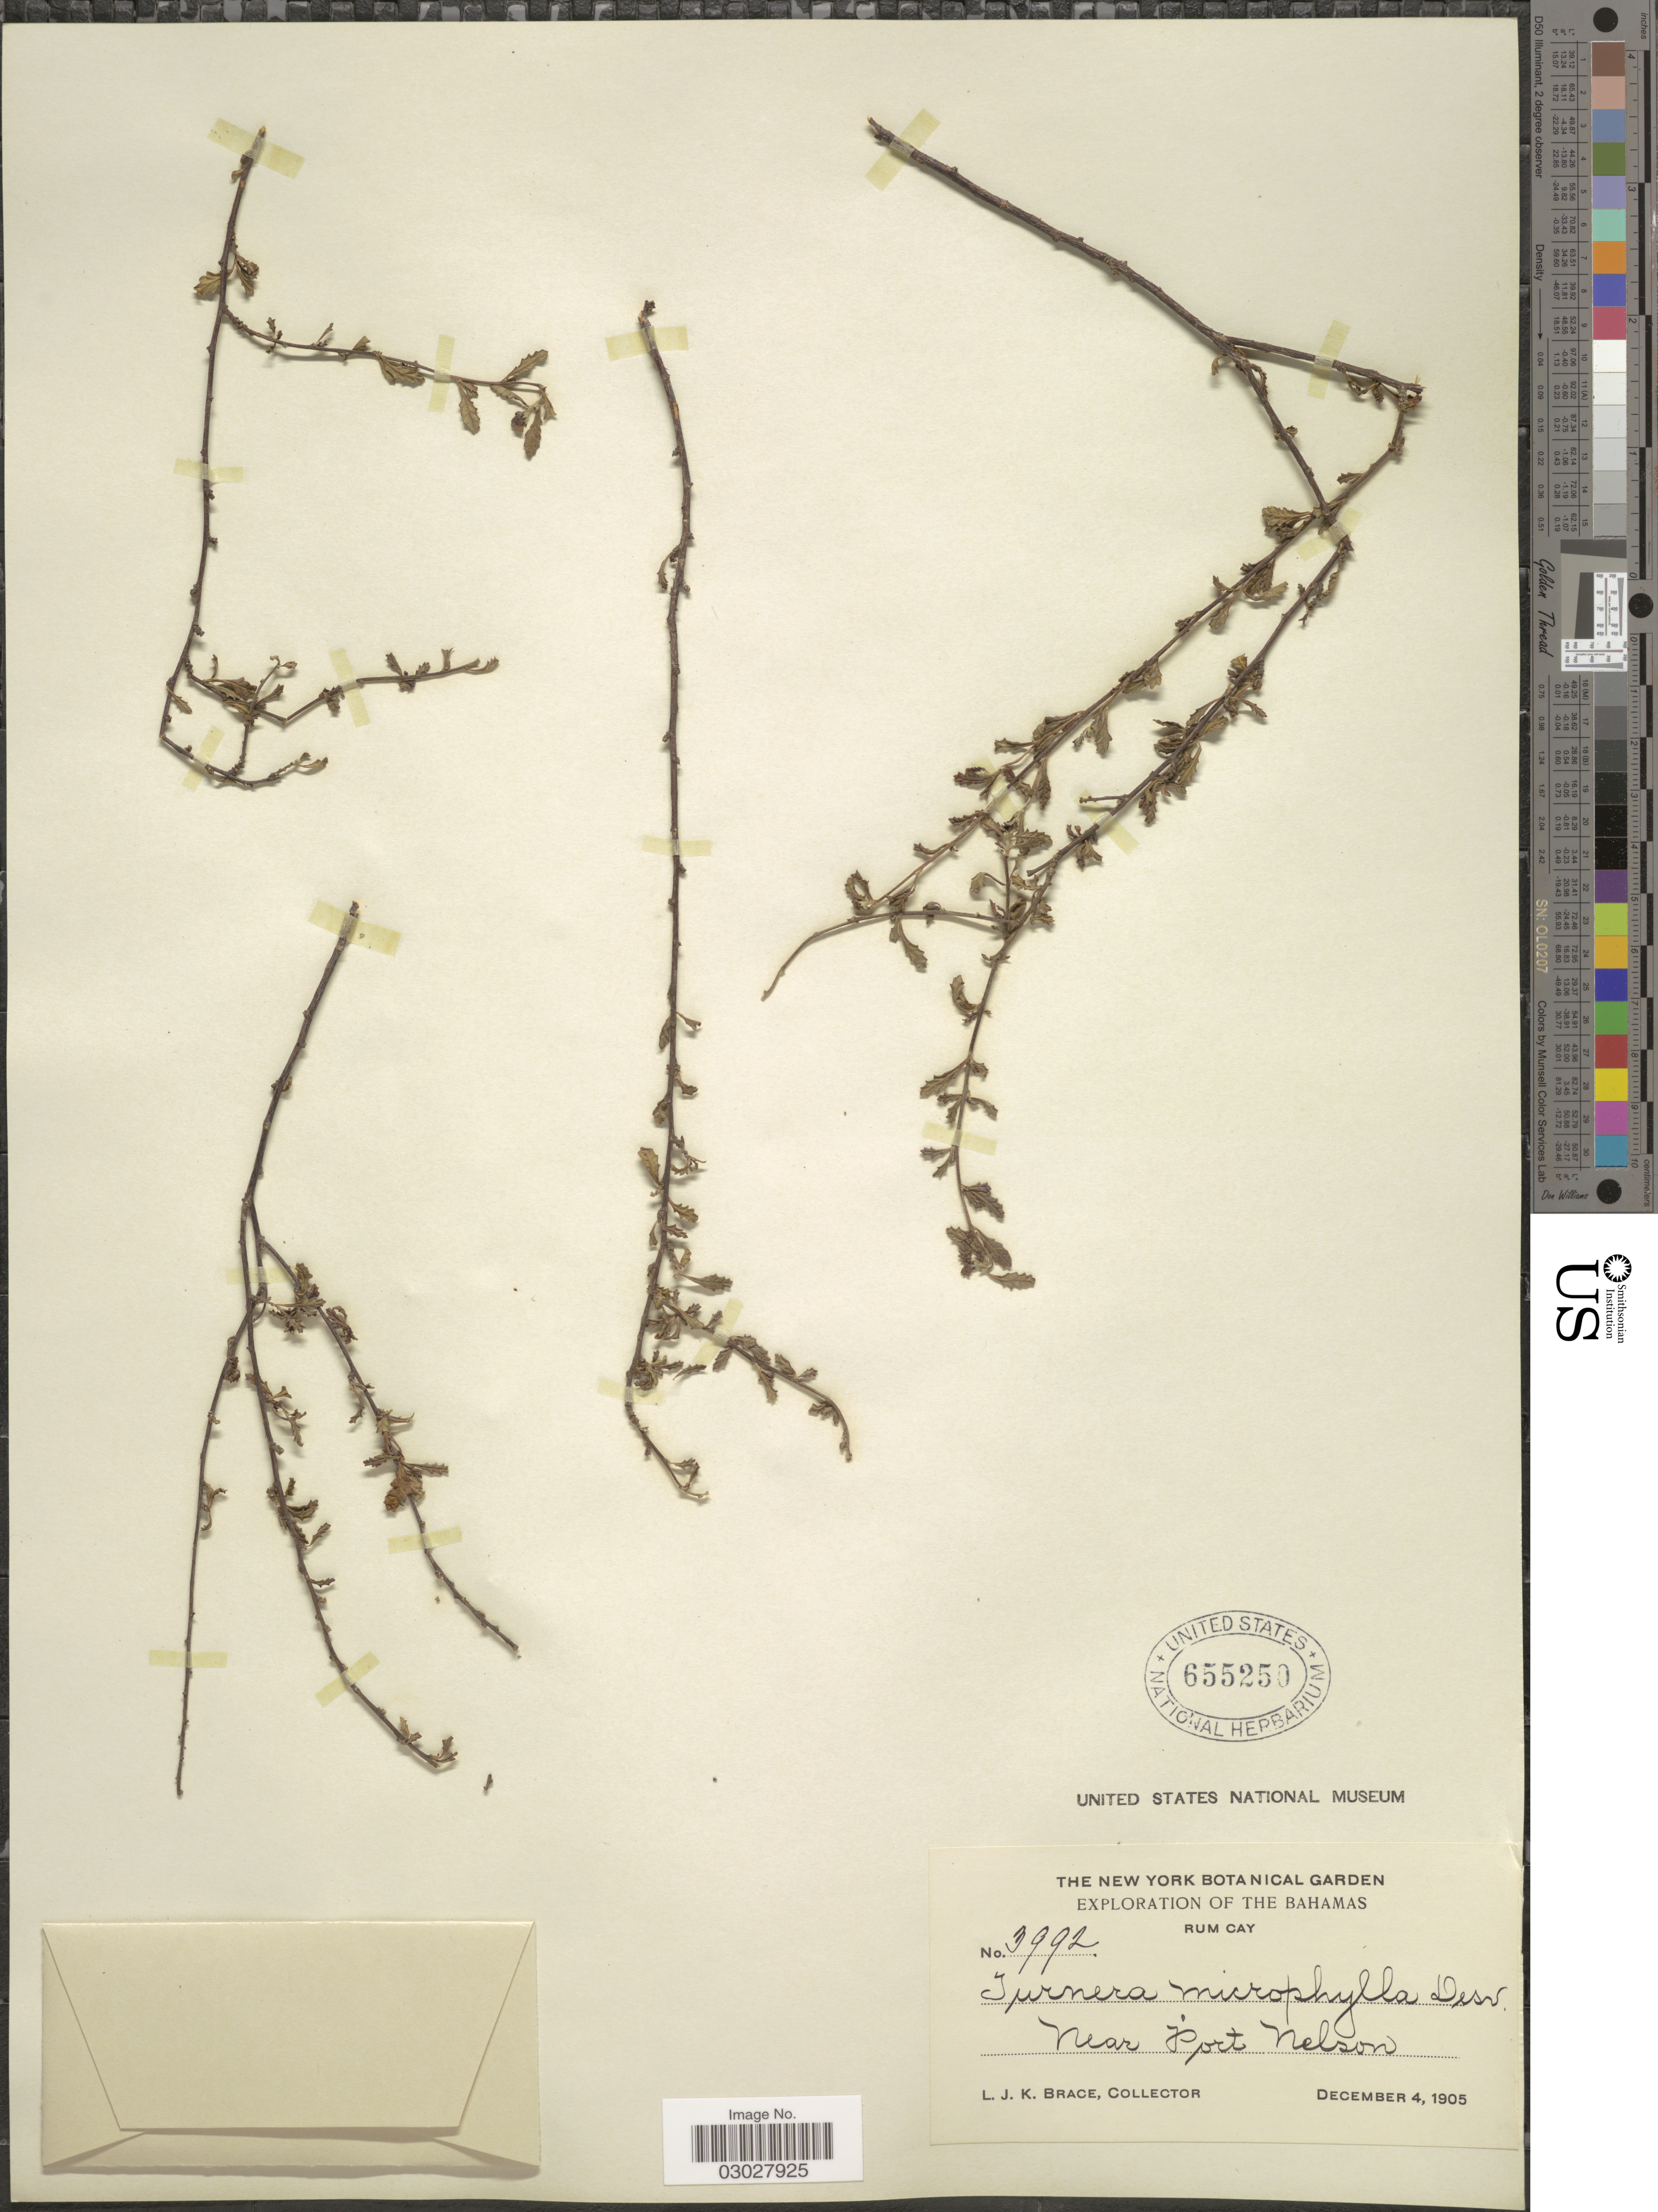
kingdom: Plantae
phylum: Tracheophyta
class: Magnoliopsida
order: Malpighiales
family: Turneraceae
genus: Turnera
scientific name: Turnera diffusa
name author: Willd. ex Schult.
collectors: L. J. K. Brace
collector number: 3991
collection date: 1905-12-04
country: Bahamas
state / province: Rum Cay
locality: Near Port Nelson.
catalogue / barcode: US 655250